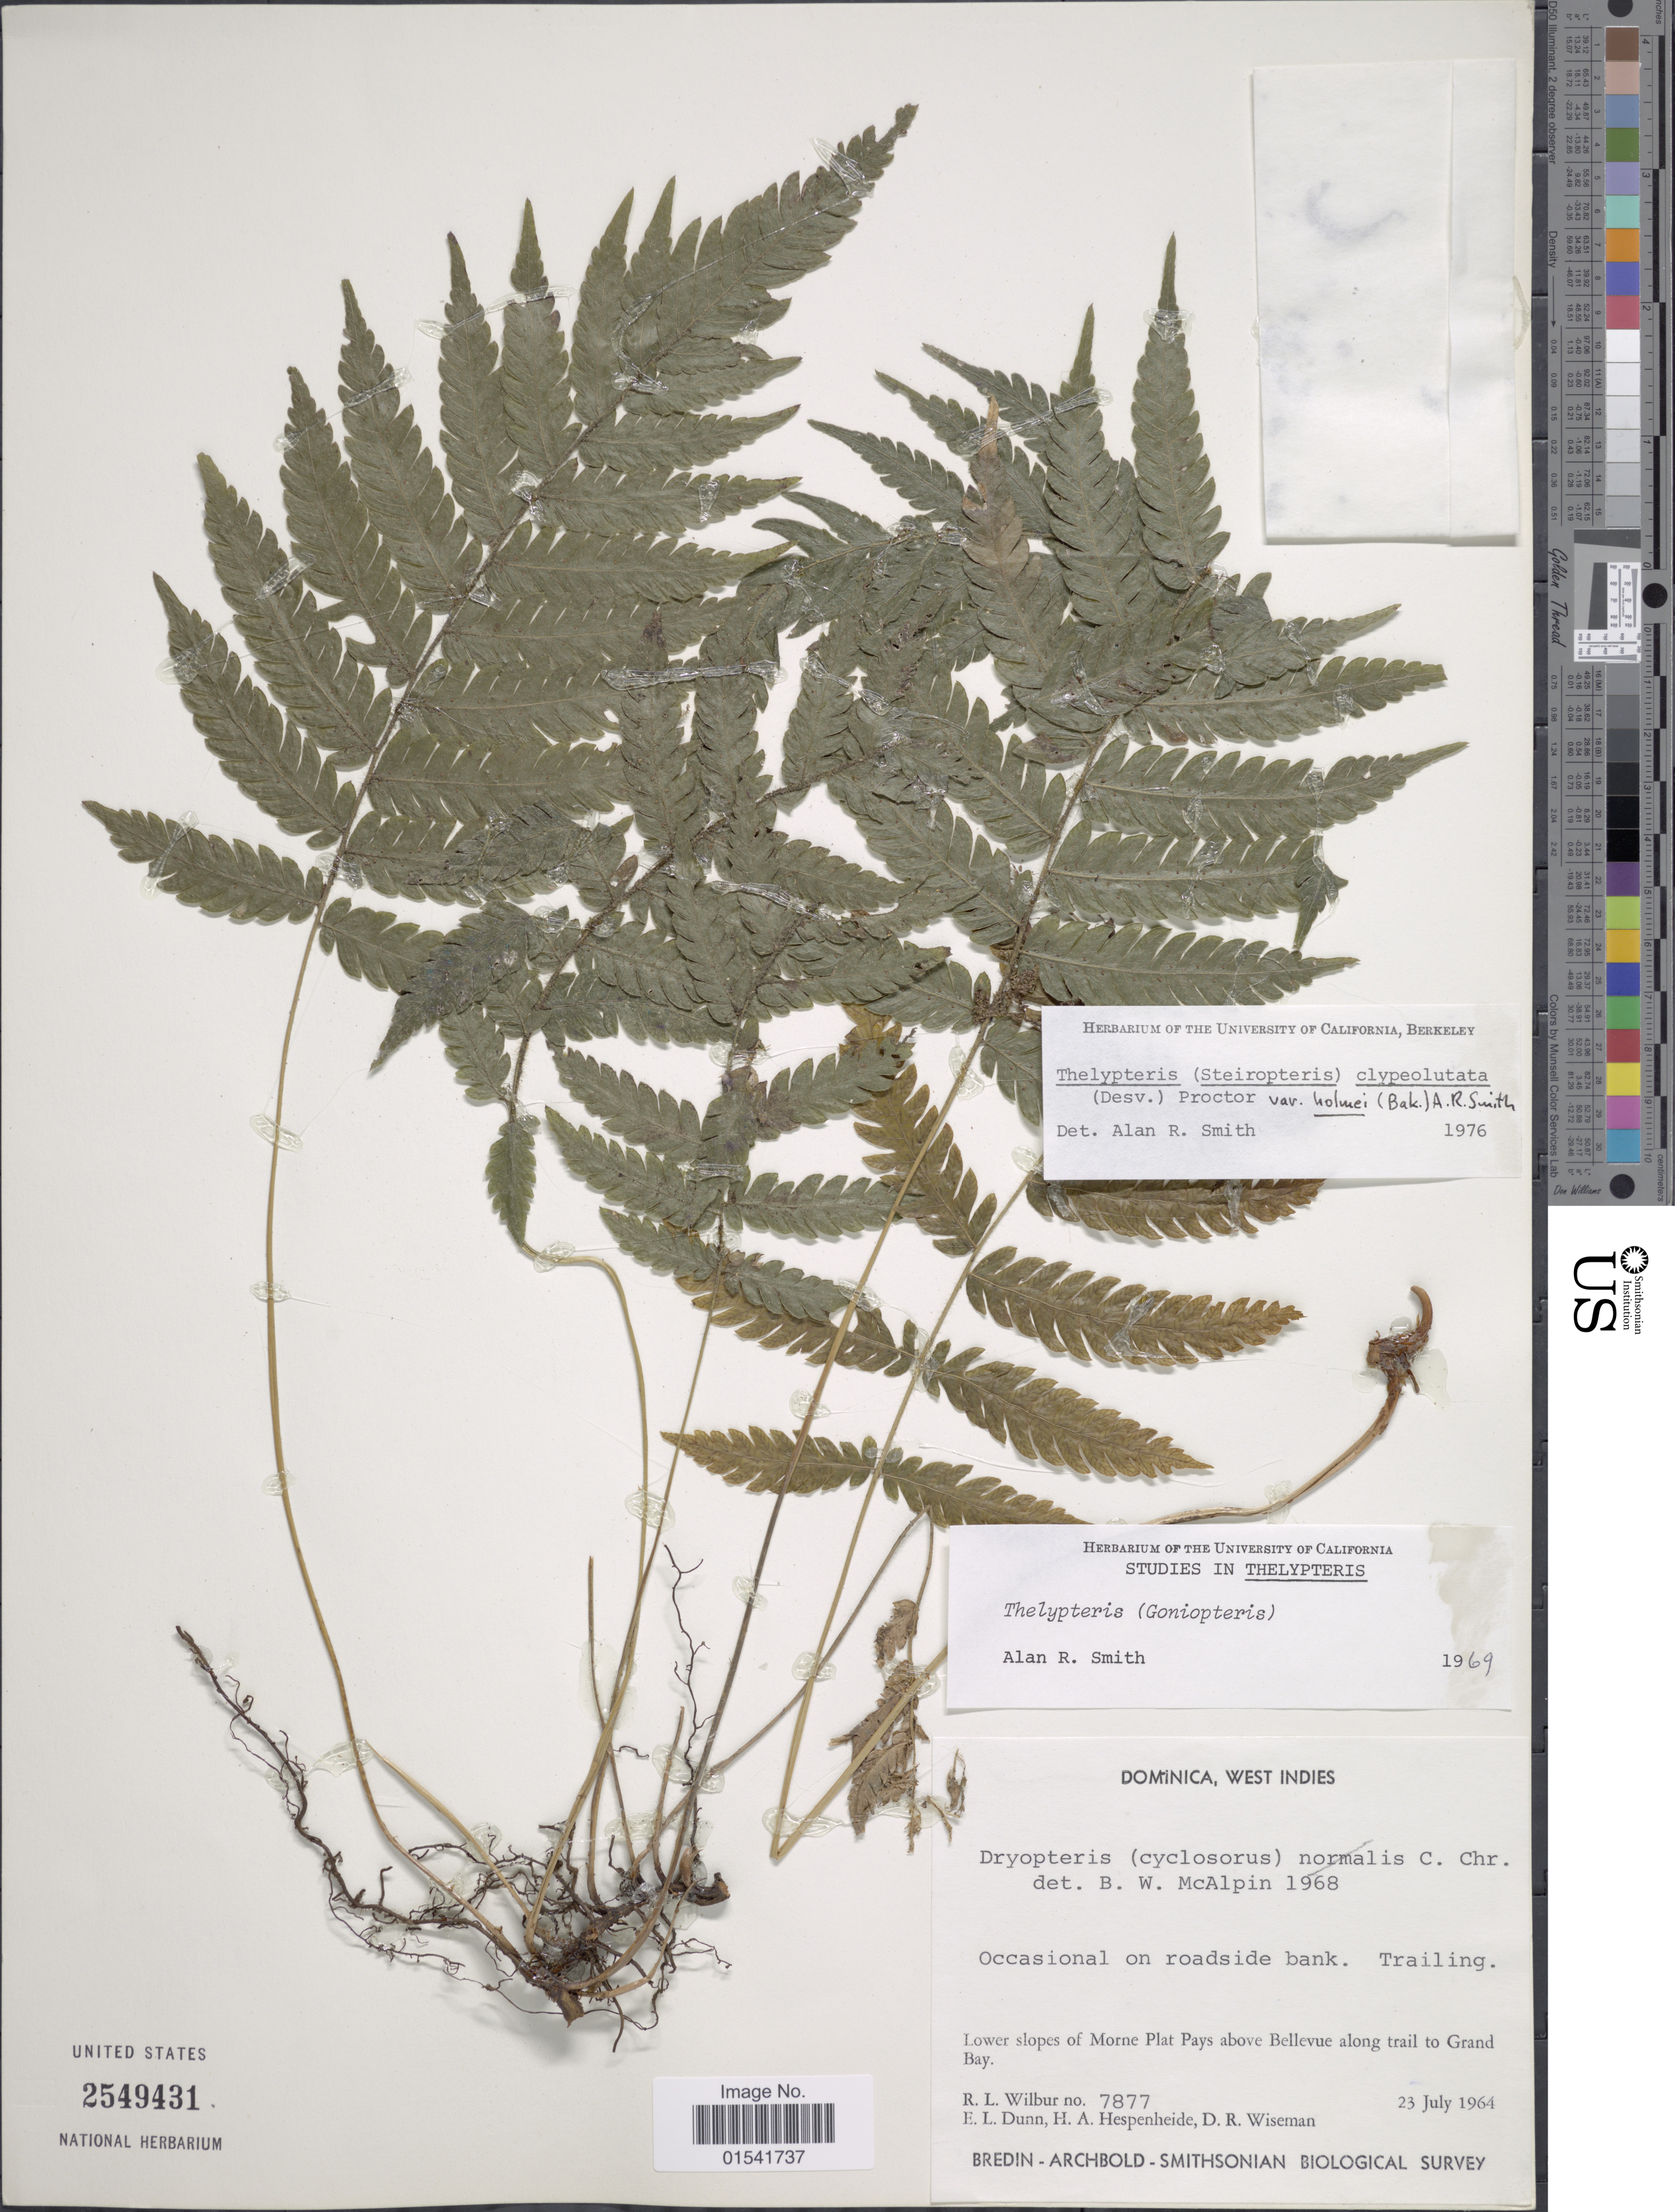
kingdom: Plantae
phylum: Tracheophyta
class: Polypodiopsida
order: Polypodiales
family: Thelypteridaceae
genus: Steiropteris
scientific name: Steiropteris clypeolutata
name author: (Desv.) Pic. Serm.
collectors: R. L. Wilbur, E. Dunn, H. A. Hespenheide & D. R. Wiseman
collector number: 7877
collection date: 1964-07-23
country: Dominica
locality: West Indies, Lower slopes of Morne Plat Pays above Bellevue along trail to Grand Bay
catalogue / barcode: US 2549431